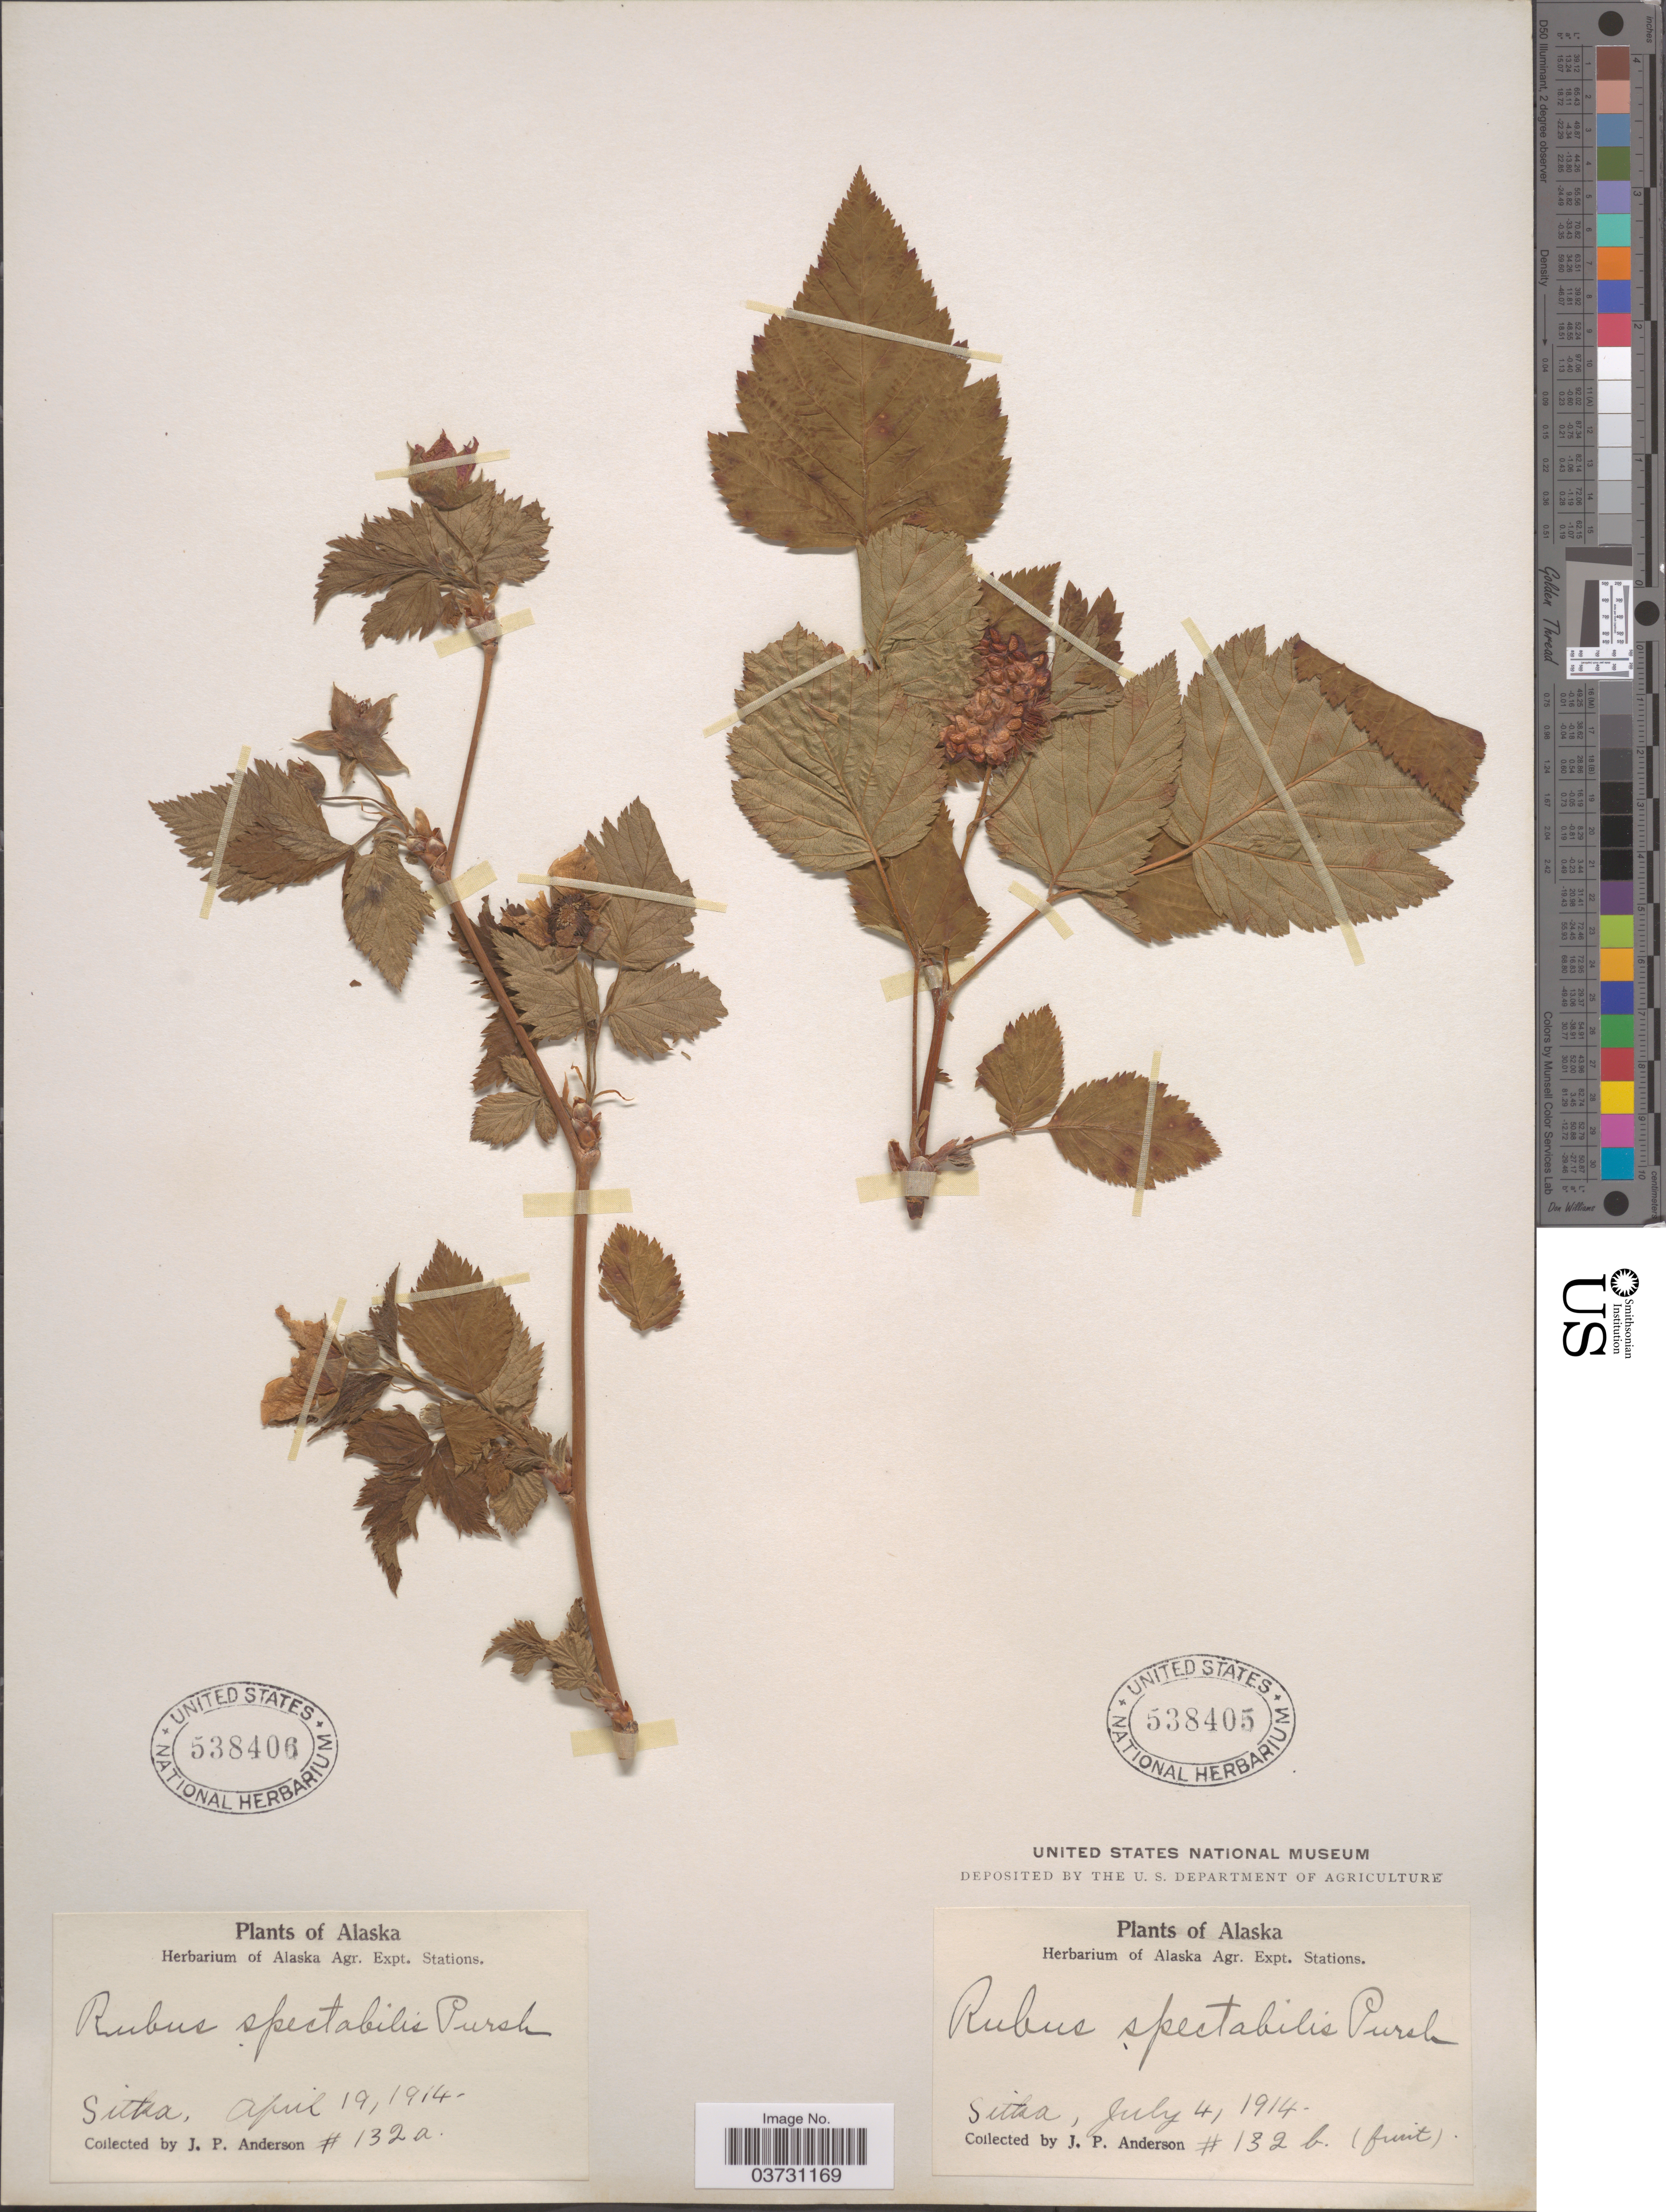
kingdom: Plantae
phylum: Tracheophyta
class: Magnoliopsida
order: Rosales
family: Rosaceae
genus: Rubus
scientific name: Rubus spectabilis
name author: Pursh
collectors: J. P. Anderson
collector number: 132b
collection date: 1914-07-04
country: United States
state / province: Alaska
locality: Sitka.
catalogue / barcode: US 538405